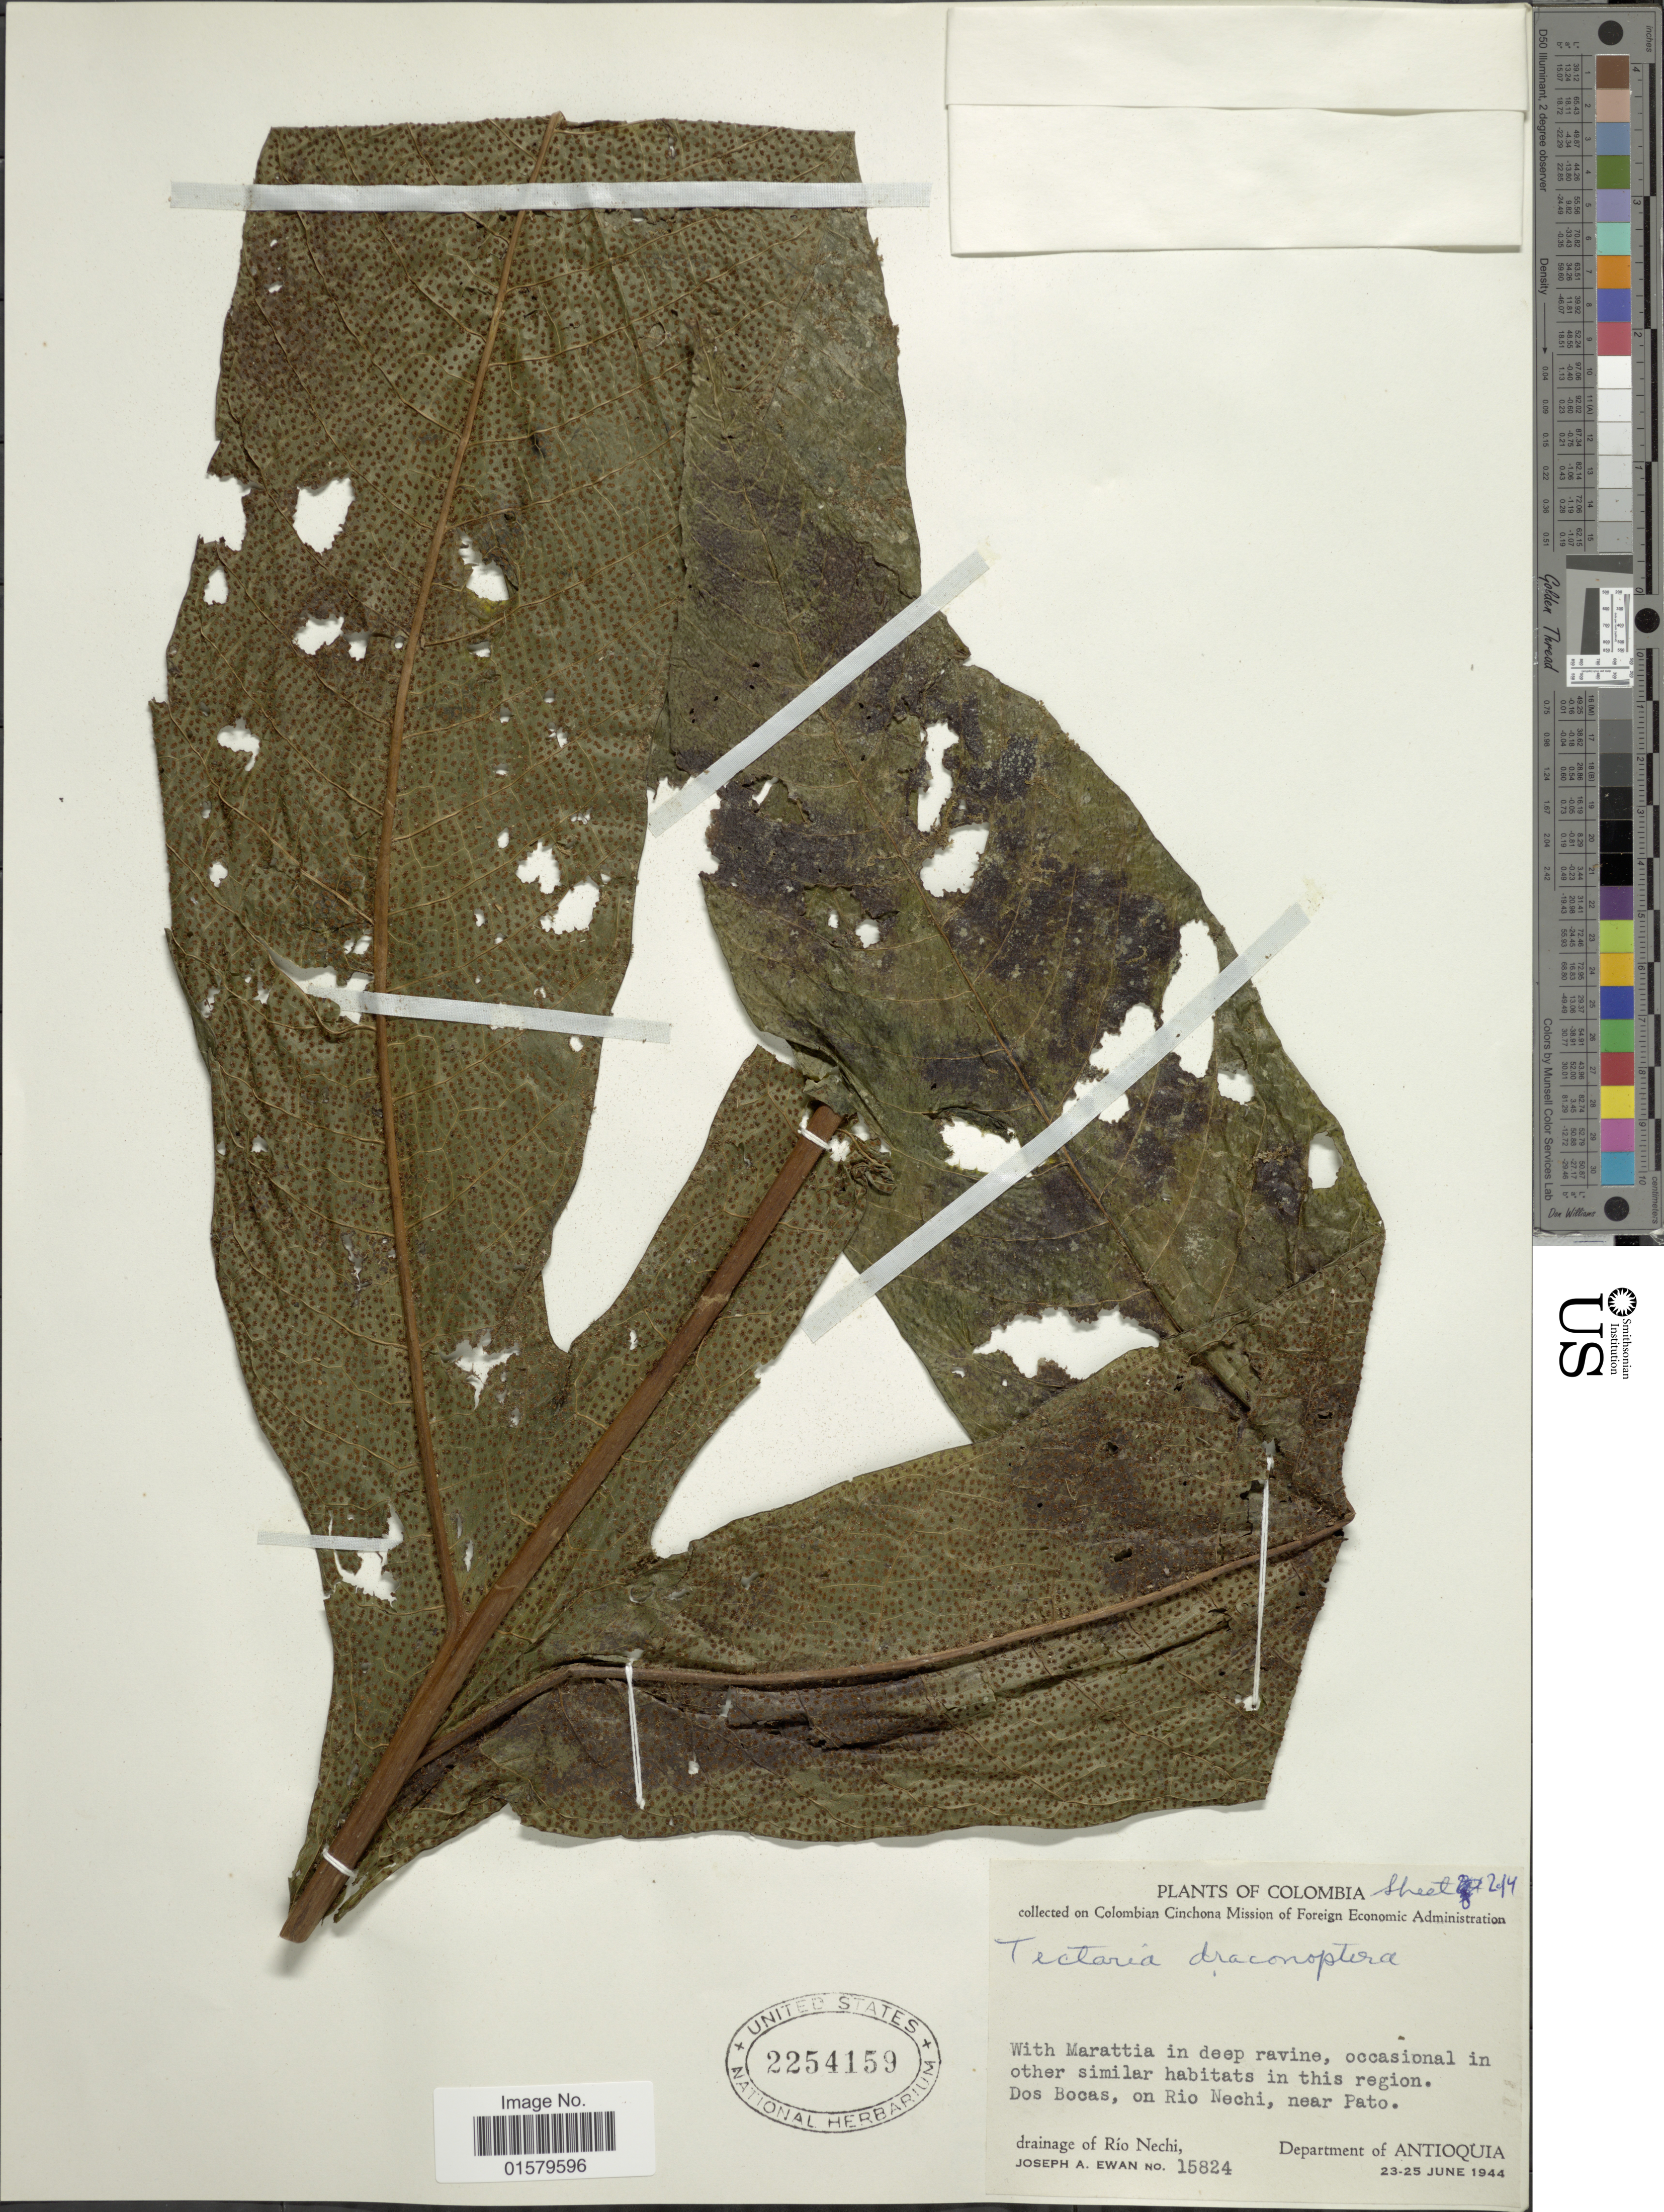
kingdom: Plantae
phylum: Tracheophyta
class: Polypodiopsida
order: Polypodiales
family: Tectariaceae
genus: Tectaria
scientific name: Tectaria draconoptera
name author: (D.C. Eaton) Copel.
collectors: J. A. Ewan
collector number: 15824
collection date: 1944-06-23/1944-06-25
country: Colombia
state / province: Antioquia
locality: With Marattia in deep ravine, occasional in other similar habitats in this region. Dos Bocas, on Rio Nechi, near Pato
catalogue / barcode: US 2254159